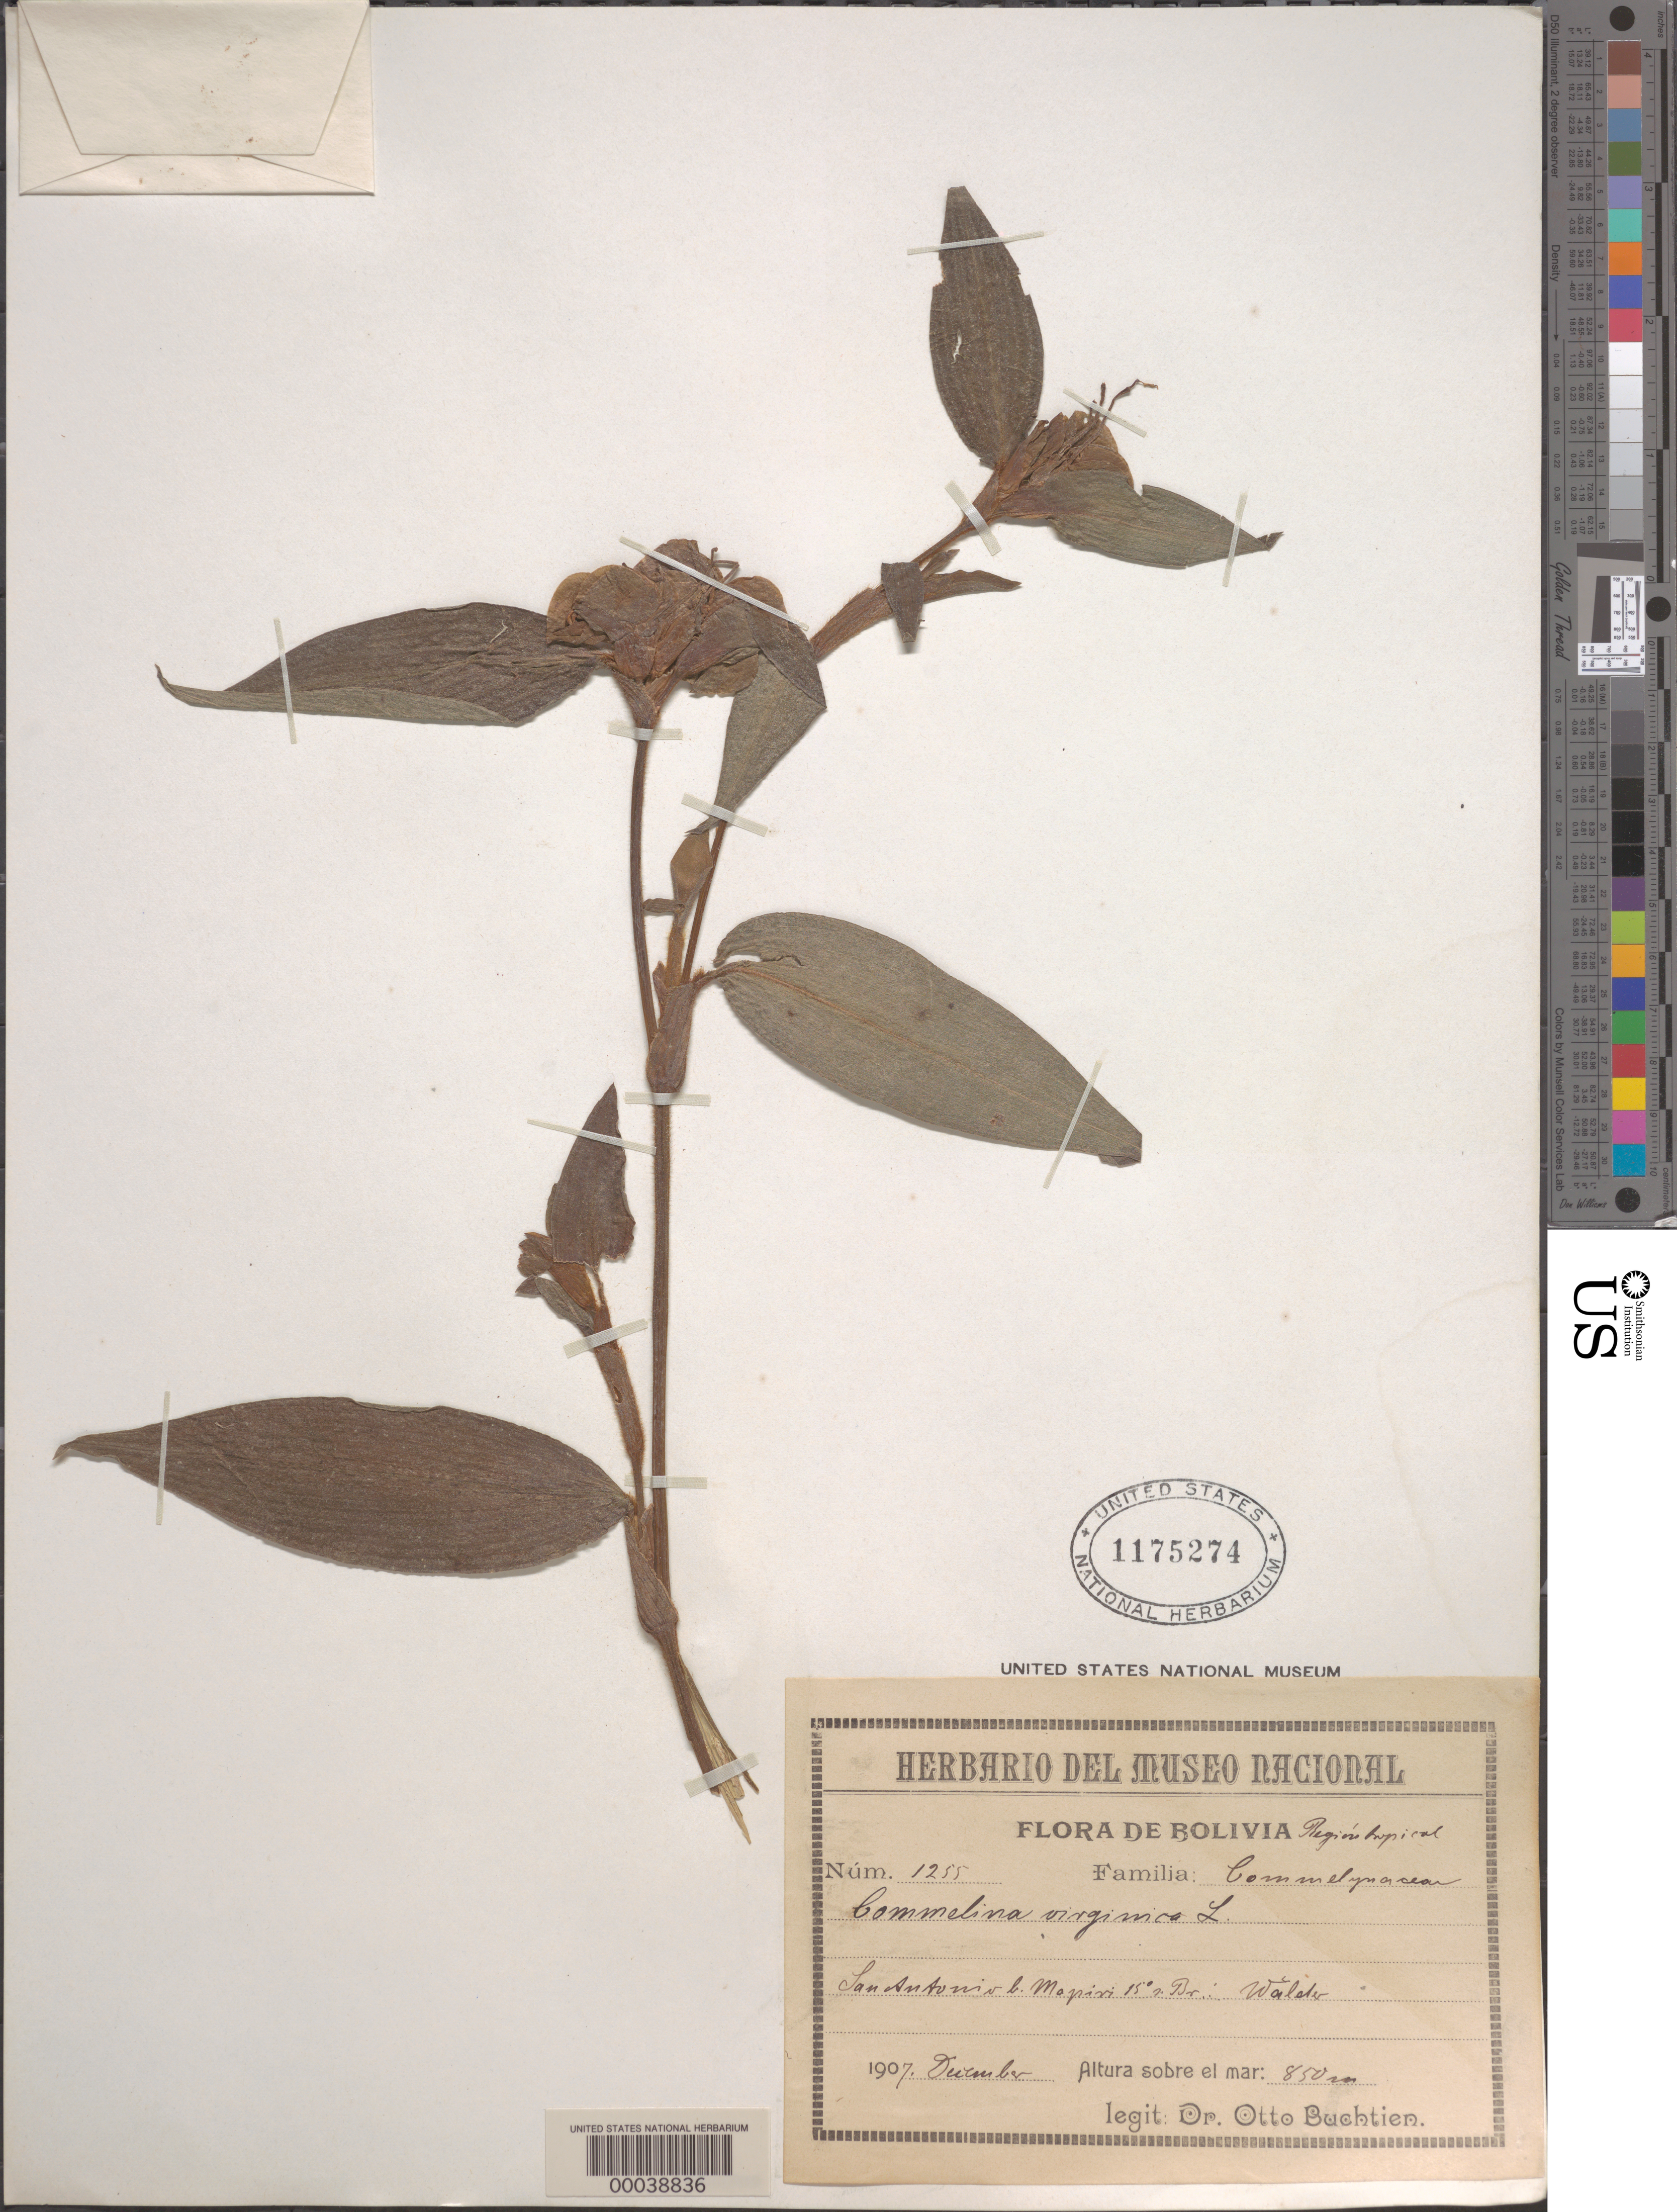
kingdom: Plantae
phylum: Tracheophyta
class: Liliopsida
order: Commelinales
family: Commelinaceae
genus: Commelina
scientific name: Commelina obliqua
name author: Vahl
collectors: O. Buchtien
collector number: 1255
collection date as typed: Dec 1907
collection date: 1907-12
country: Bolivia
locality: San Antonia below Mapiri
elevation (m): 850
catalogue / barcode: US 1175274